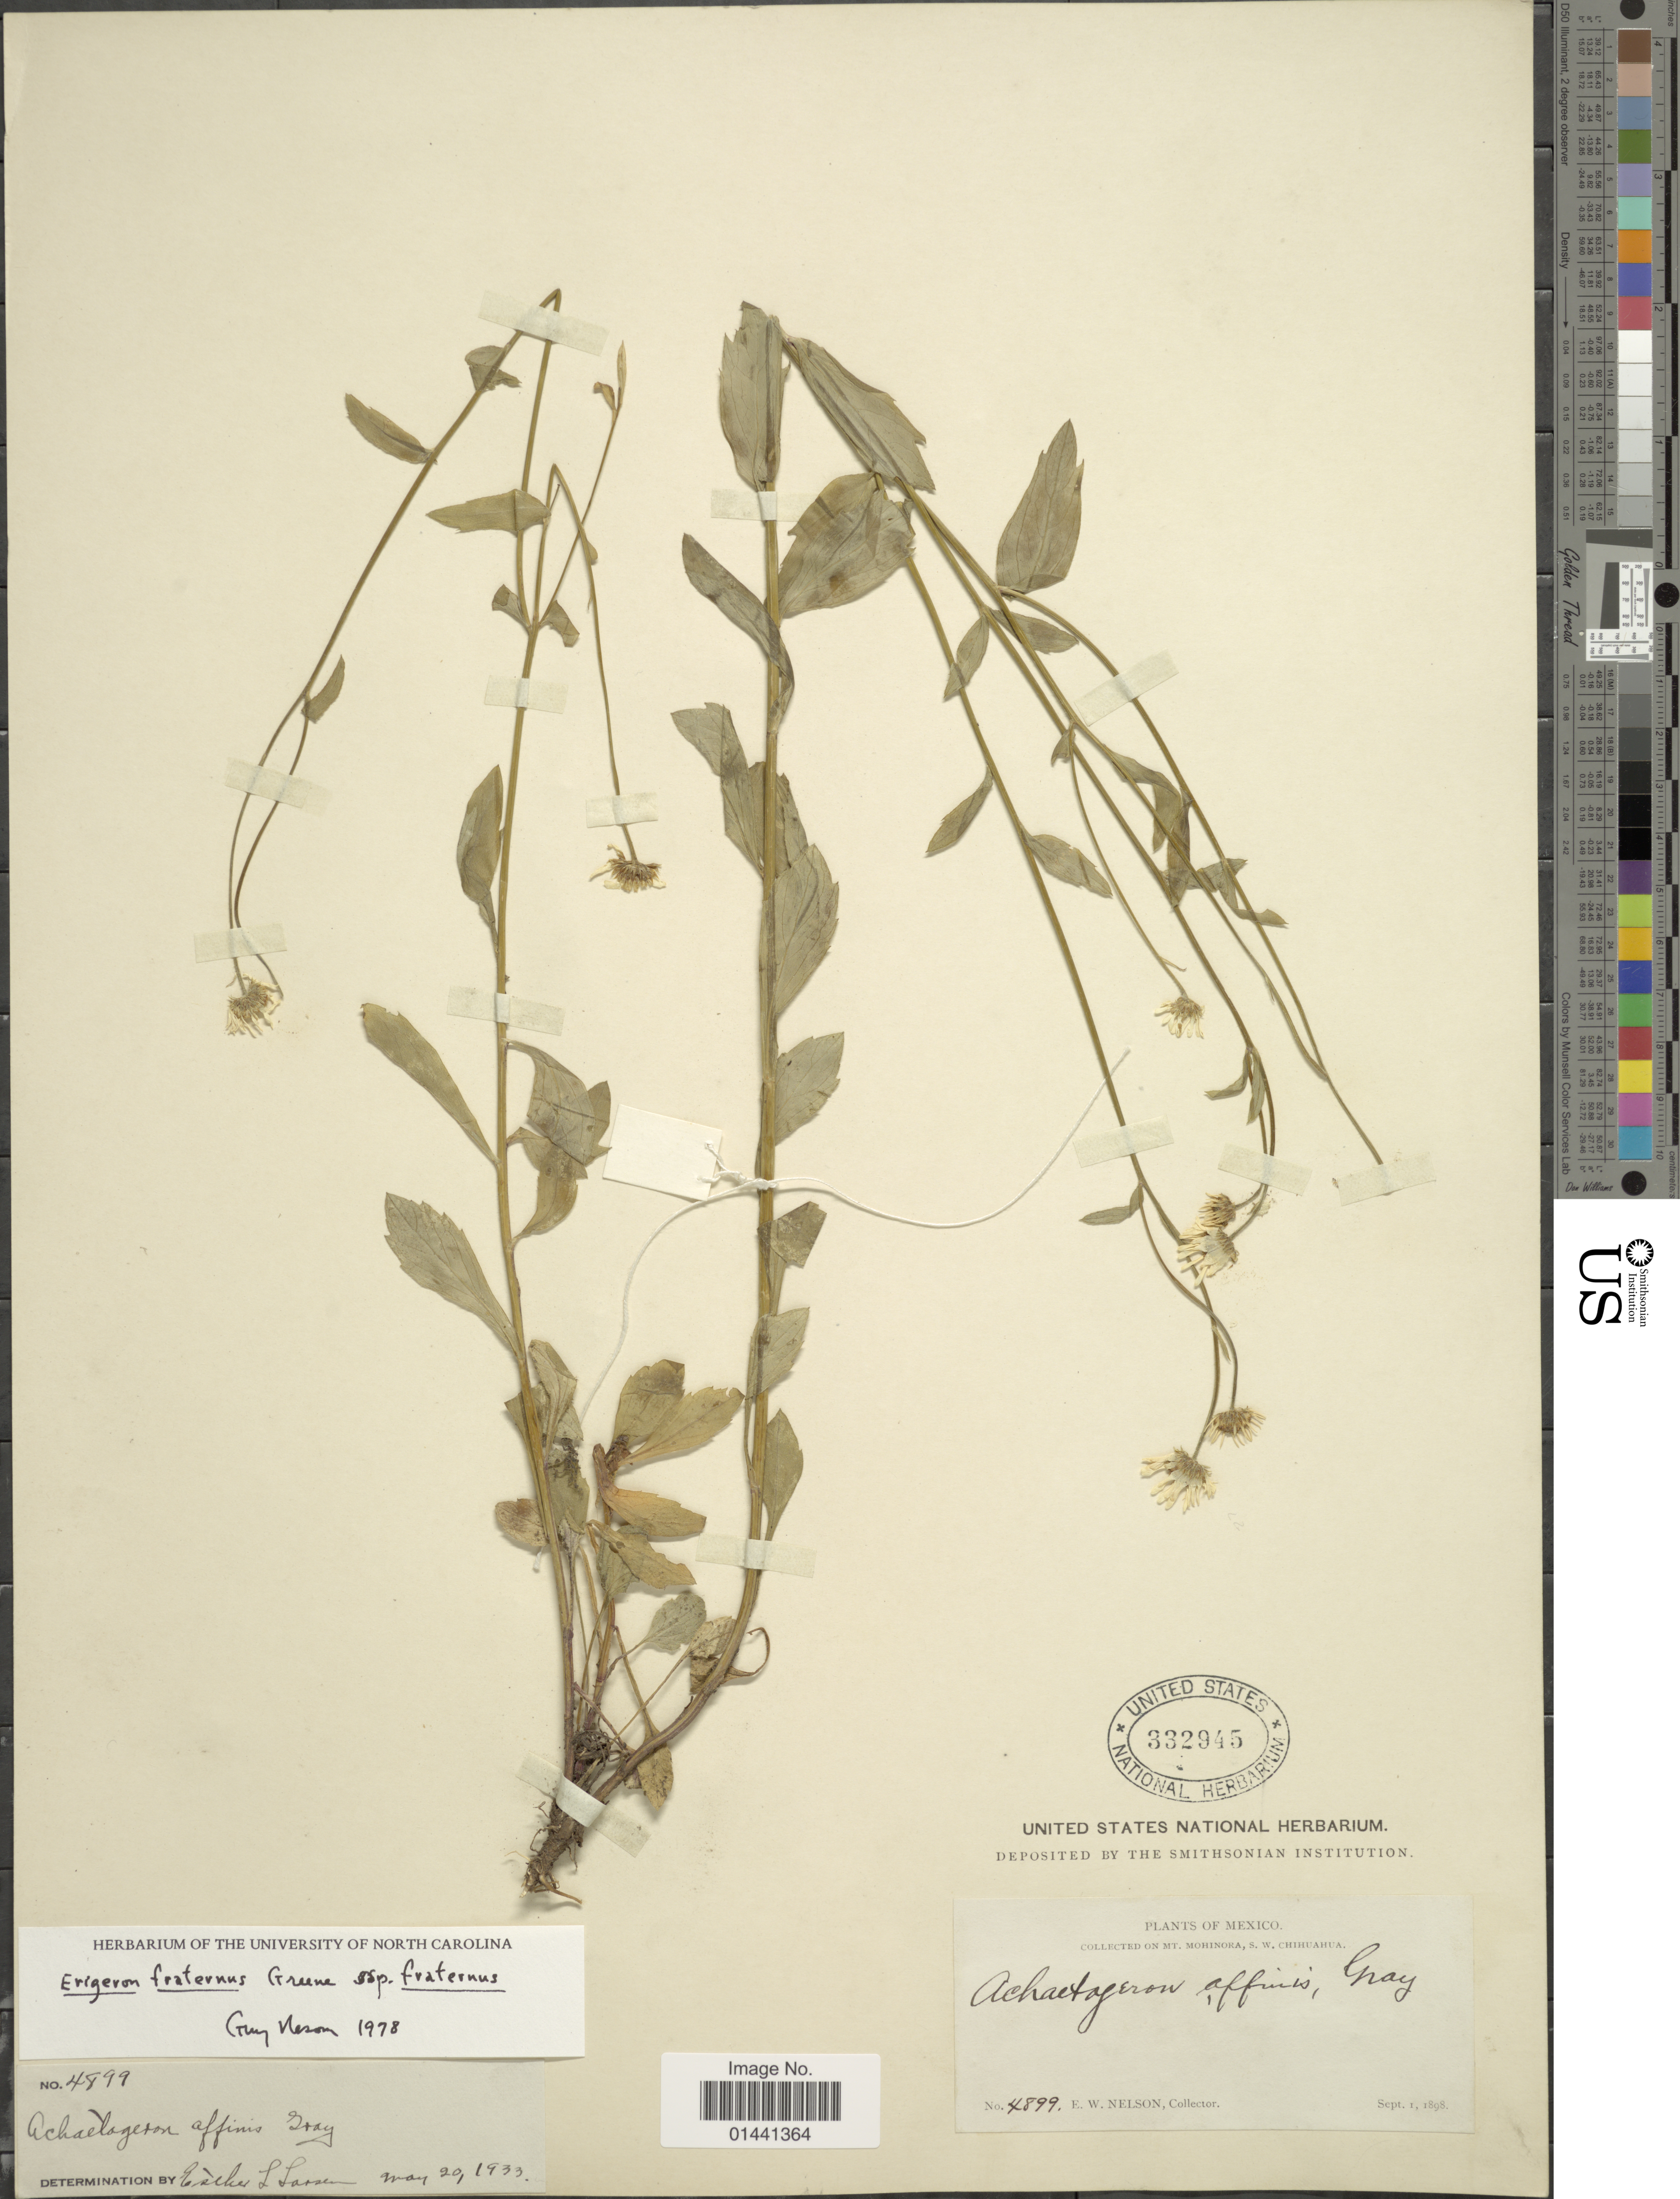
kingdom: Plantae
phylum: Tracheophyta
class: Magnoliopsida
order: Asterales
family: Asteraceae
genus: Erigeron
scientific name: Erigeron fraternus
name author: Greene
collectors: E. W. Nelson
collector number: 4899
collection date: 1898-09-01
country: Mexico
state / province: Chihuahua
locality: Mt. Mohinora, S.W. Chihuahua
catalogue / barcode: US 332945